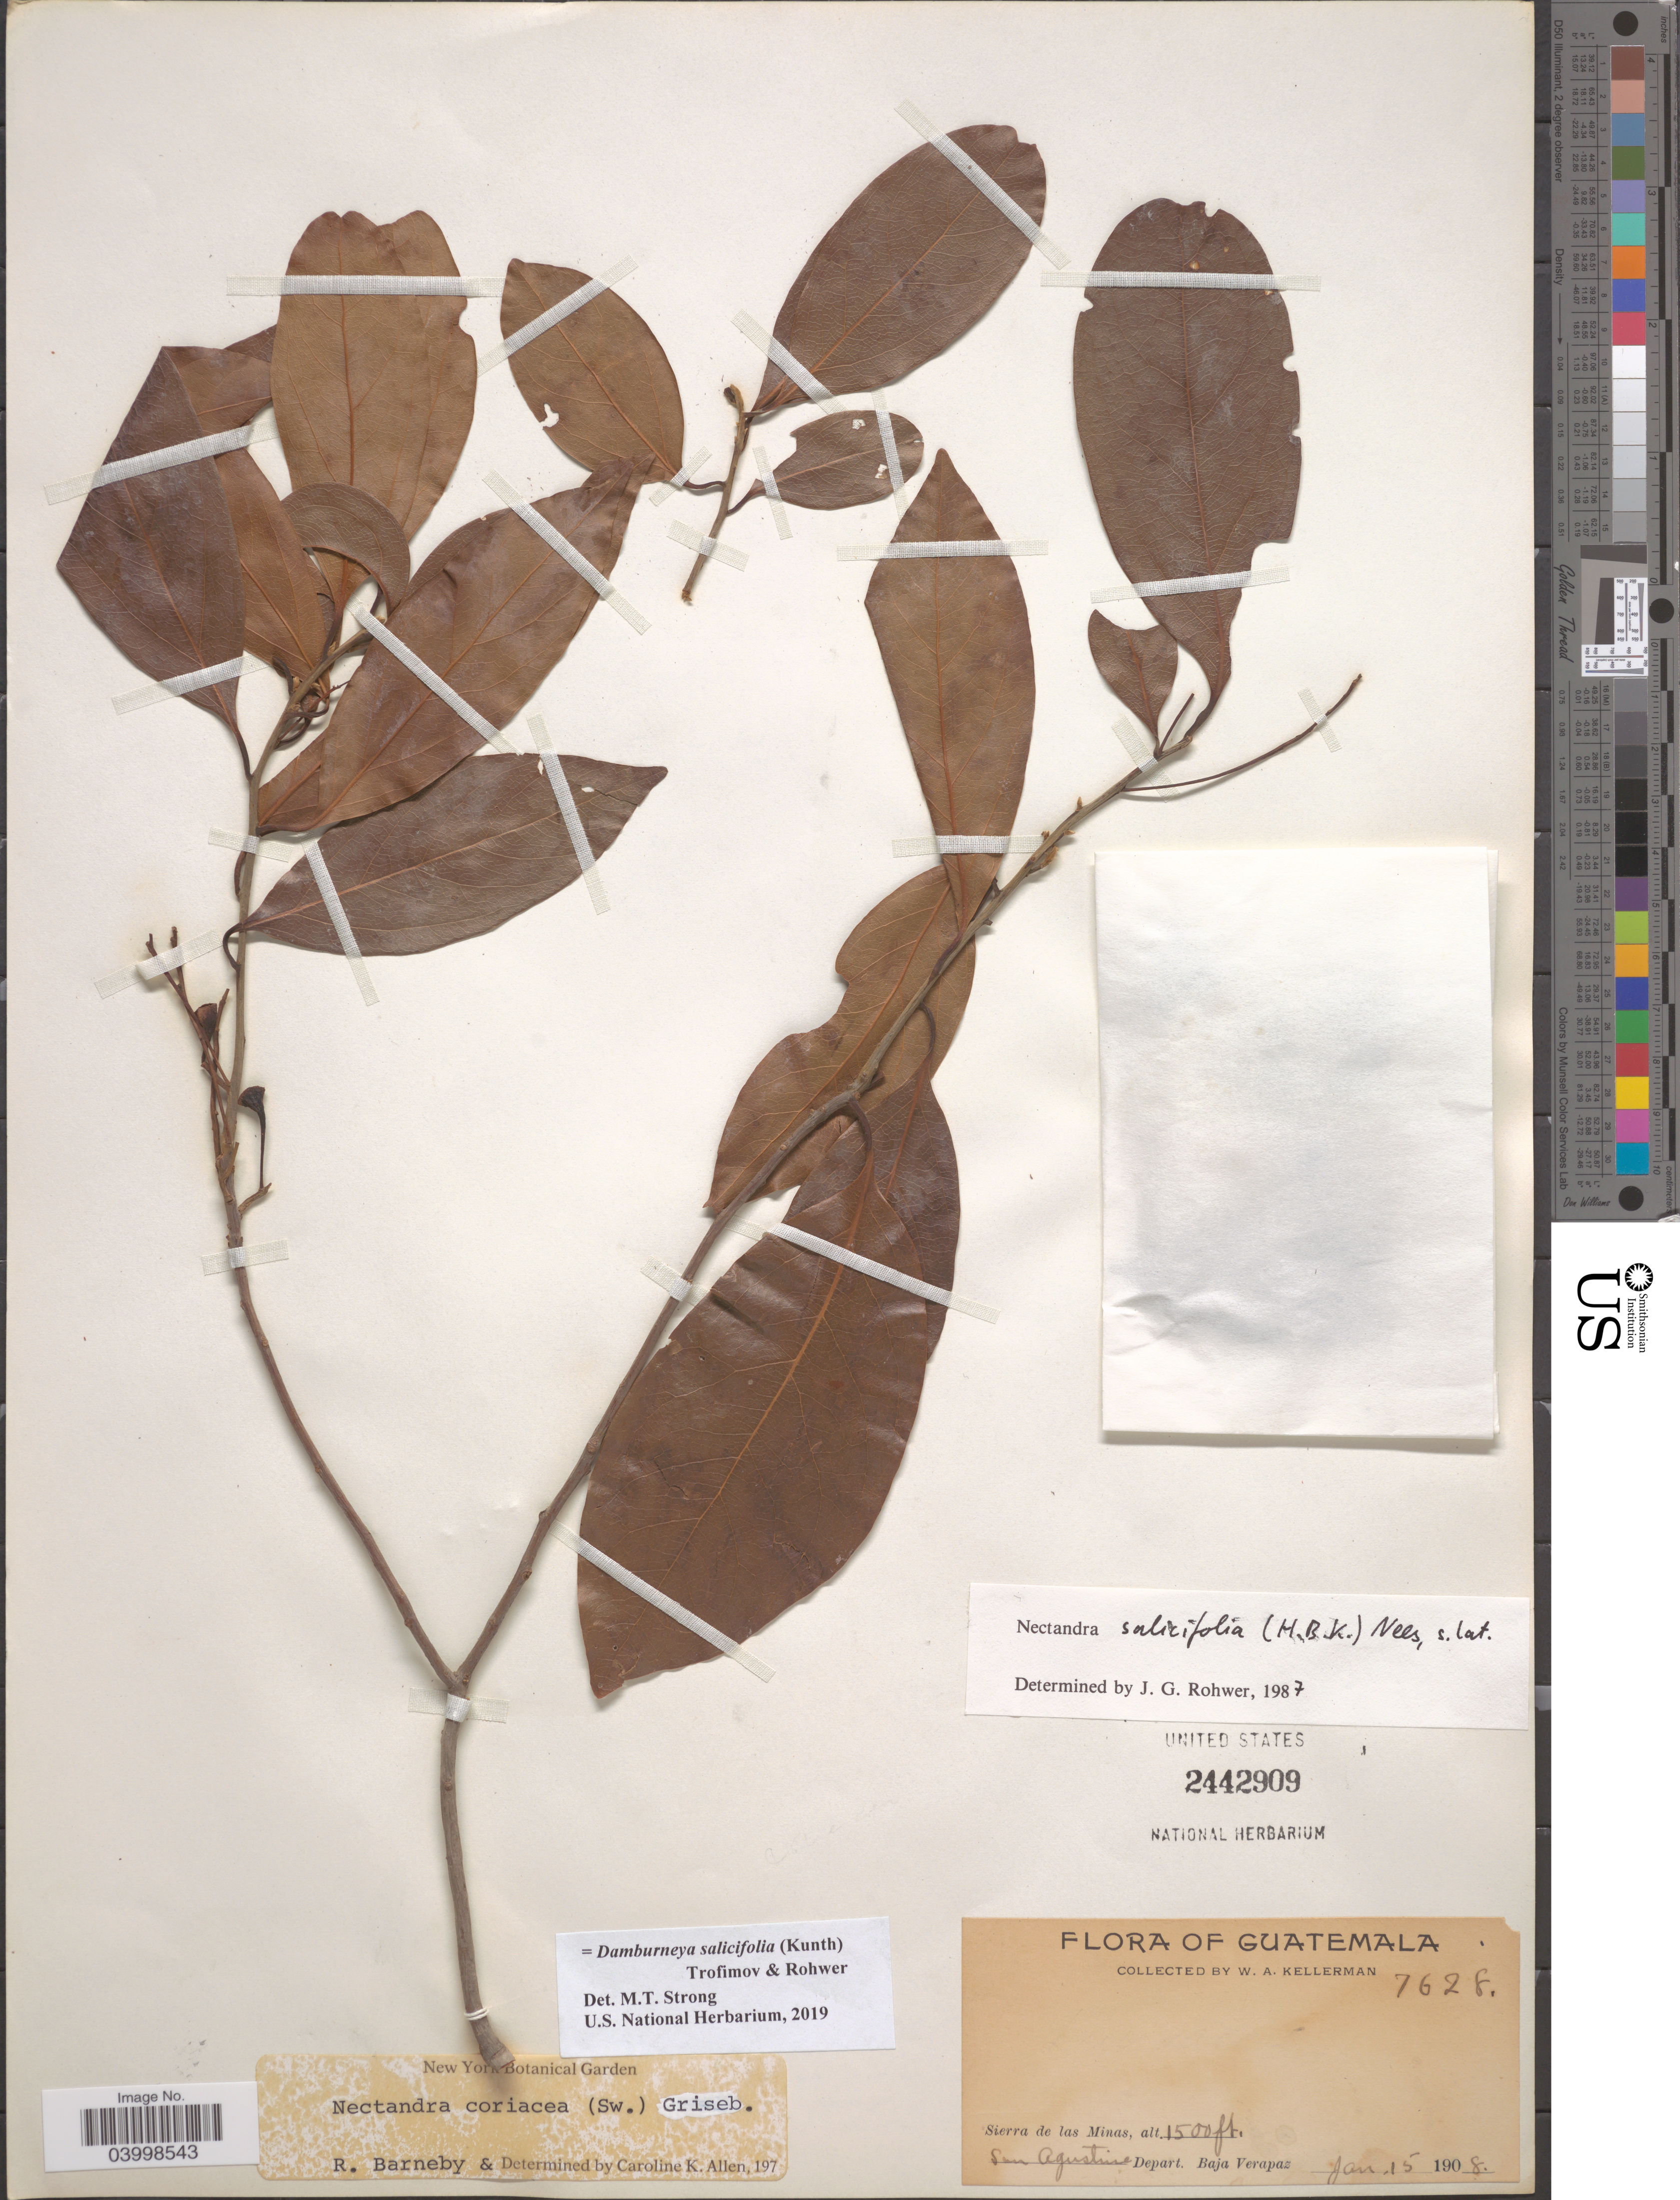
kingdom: Plantae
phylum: Tracheophyta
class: Magnoliopsida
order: Laurales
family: Lauraceae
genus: Damburneya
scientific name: Damburneya salicifolia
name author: (Kunth) Trofimov & Rohwer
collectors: W. Kellerman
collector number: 7628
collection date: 1908-01-15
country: Guatemala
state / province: Baja Verapaz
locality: Sierra de las Minas. San Agustine. Depart. Baja Verapaz.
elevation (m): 457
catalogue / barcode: US 2442909